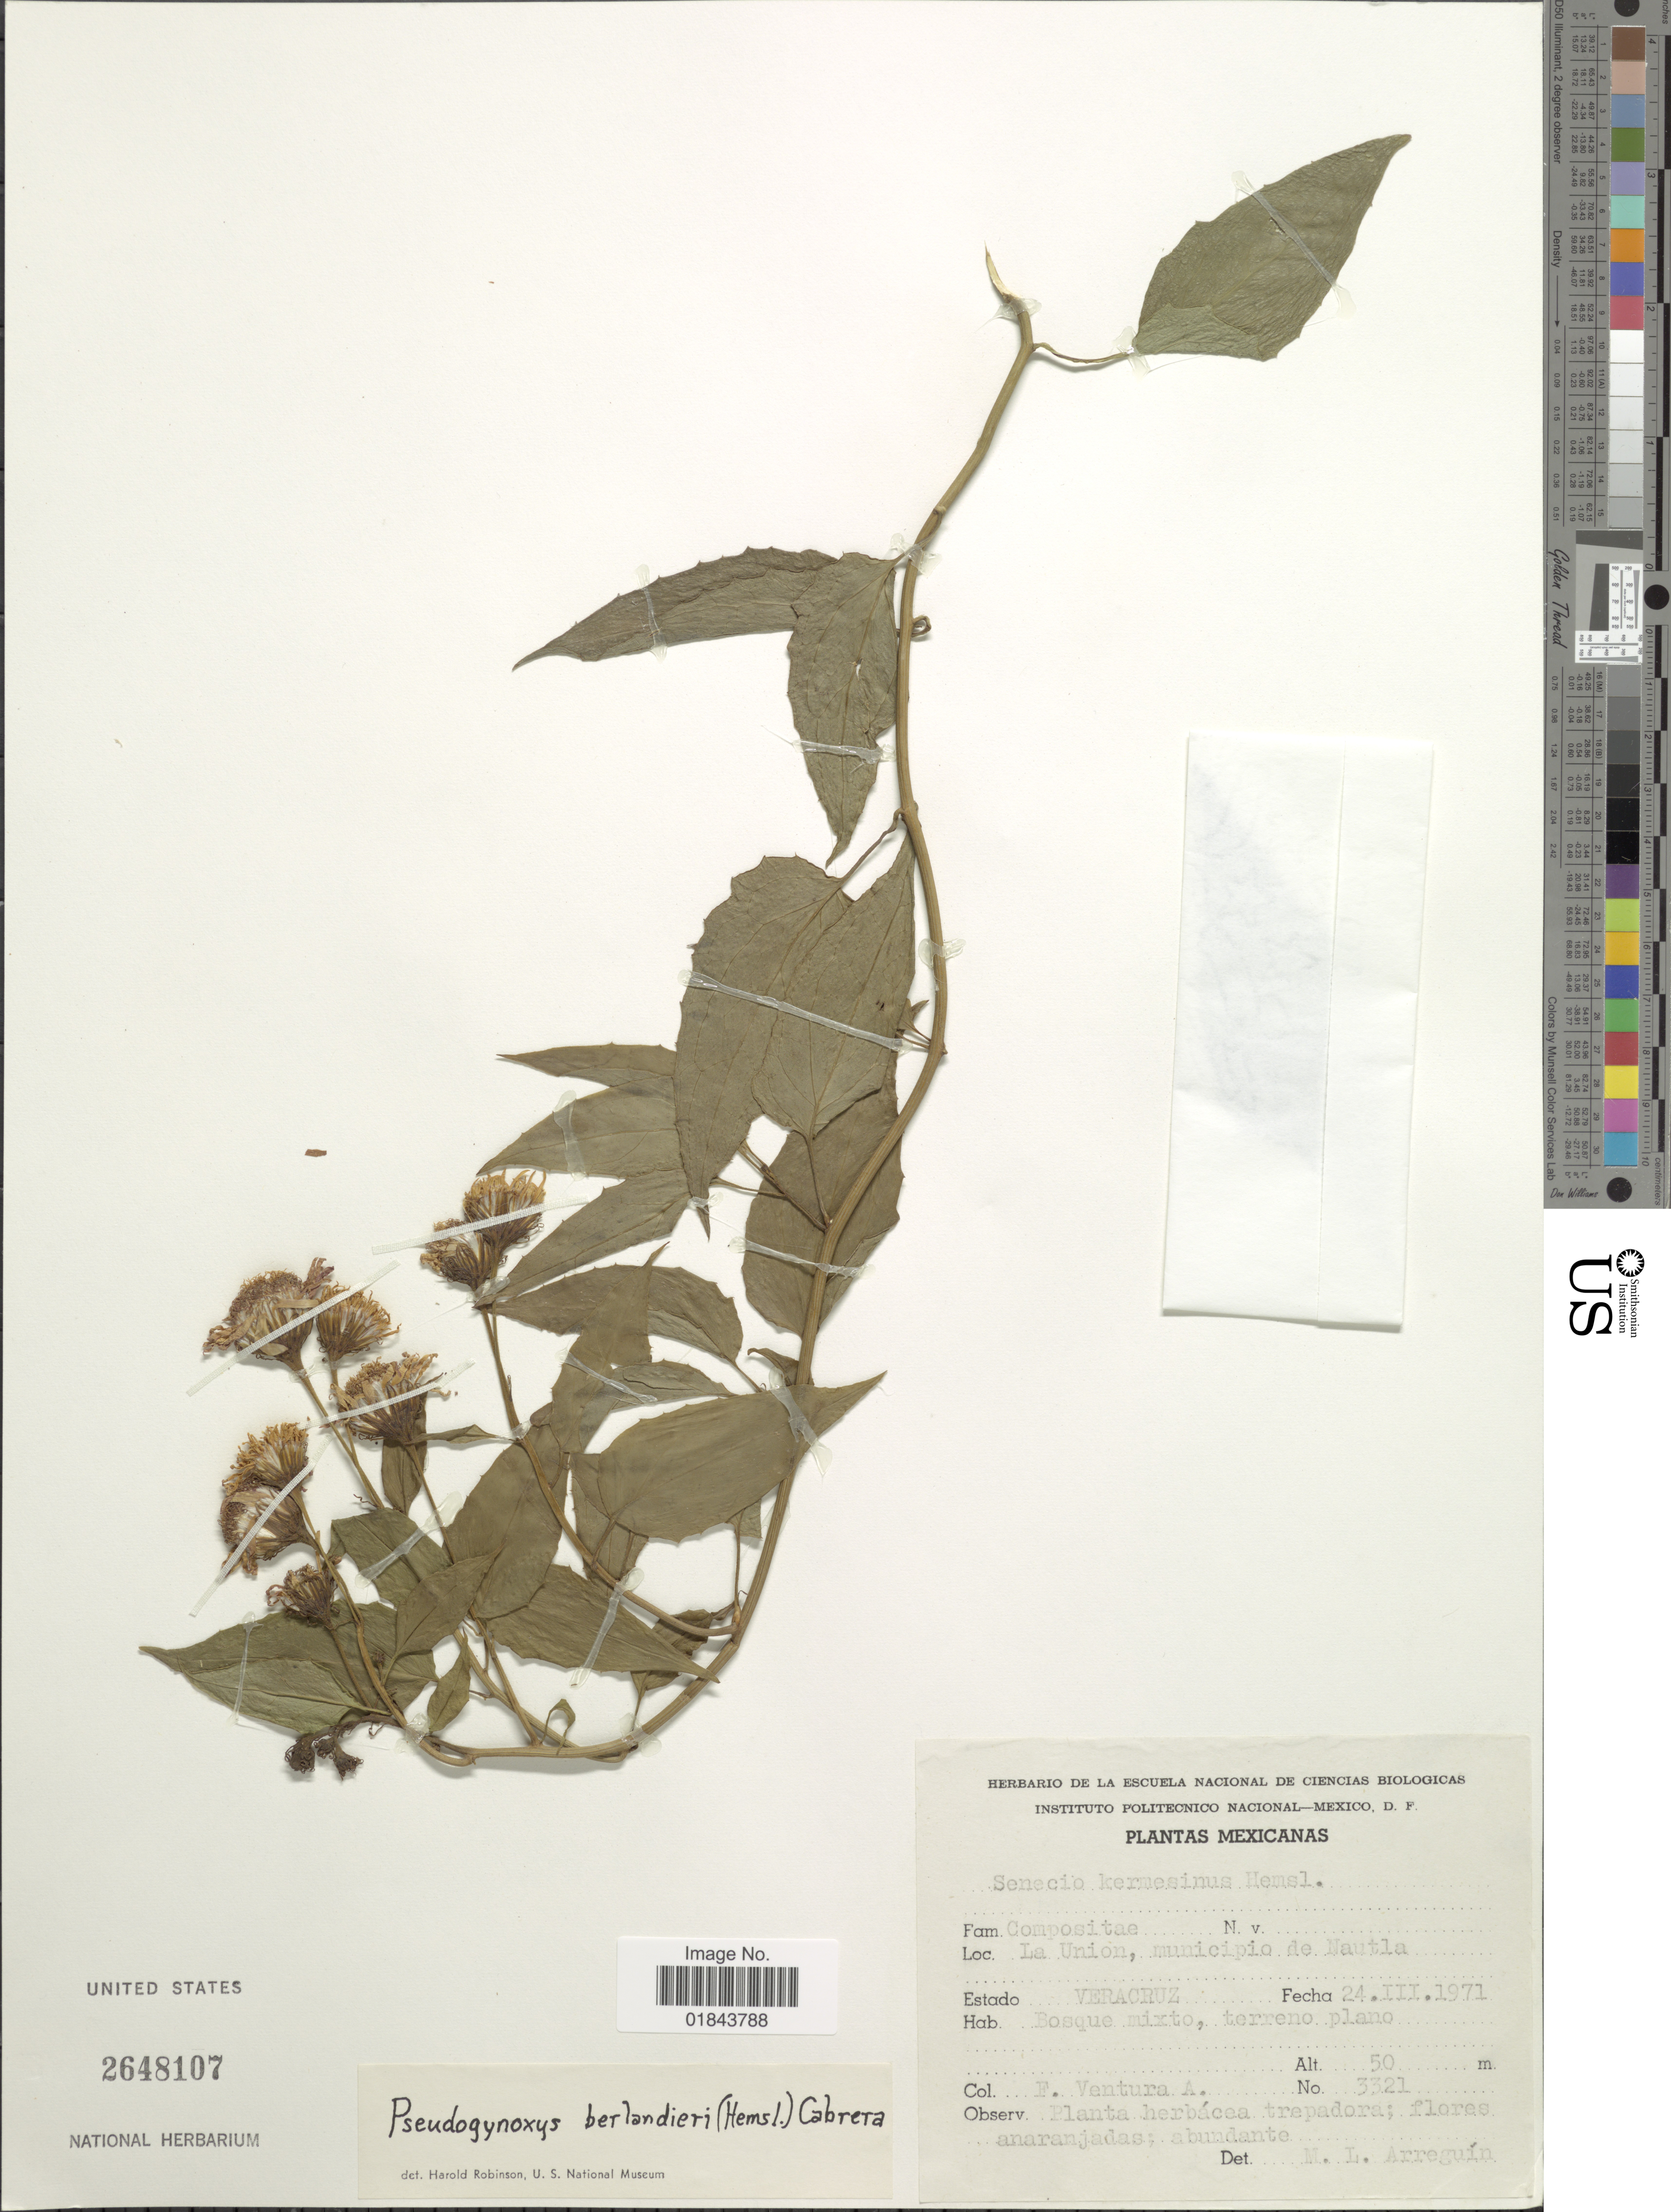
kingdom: Plantae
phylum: Tracheophyta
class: Magnoliopsida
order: Asterales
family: Asteraceae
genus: Pseudogynoxys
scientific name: Pseudogynoxys chenopodioides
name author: (Kunth) Cabrera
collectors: F. Ventura A.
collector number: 3321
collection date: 1971-03-24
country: Mexico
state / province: Veracruz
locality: La Union, municipio de Nautla. Estado Veracruz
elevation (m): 50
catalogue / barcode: US 2648107